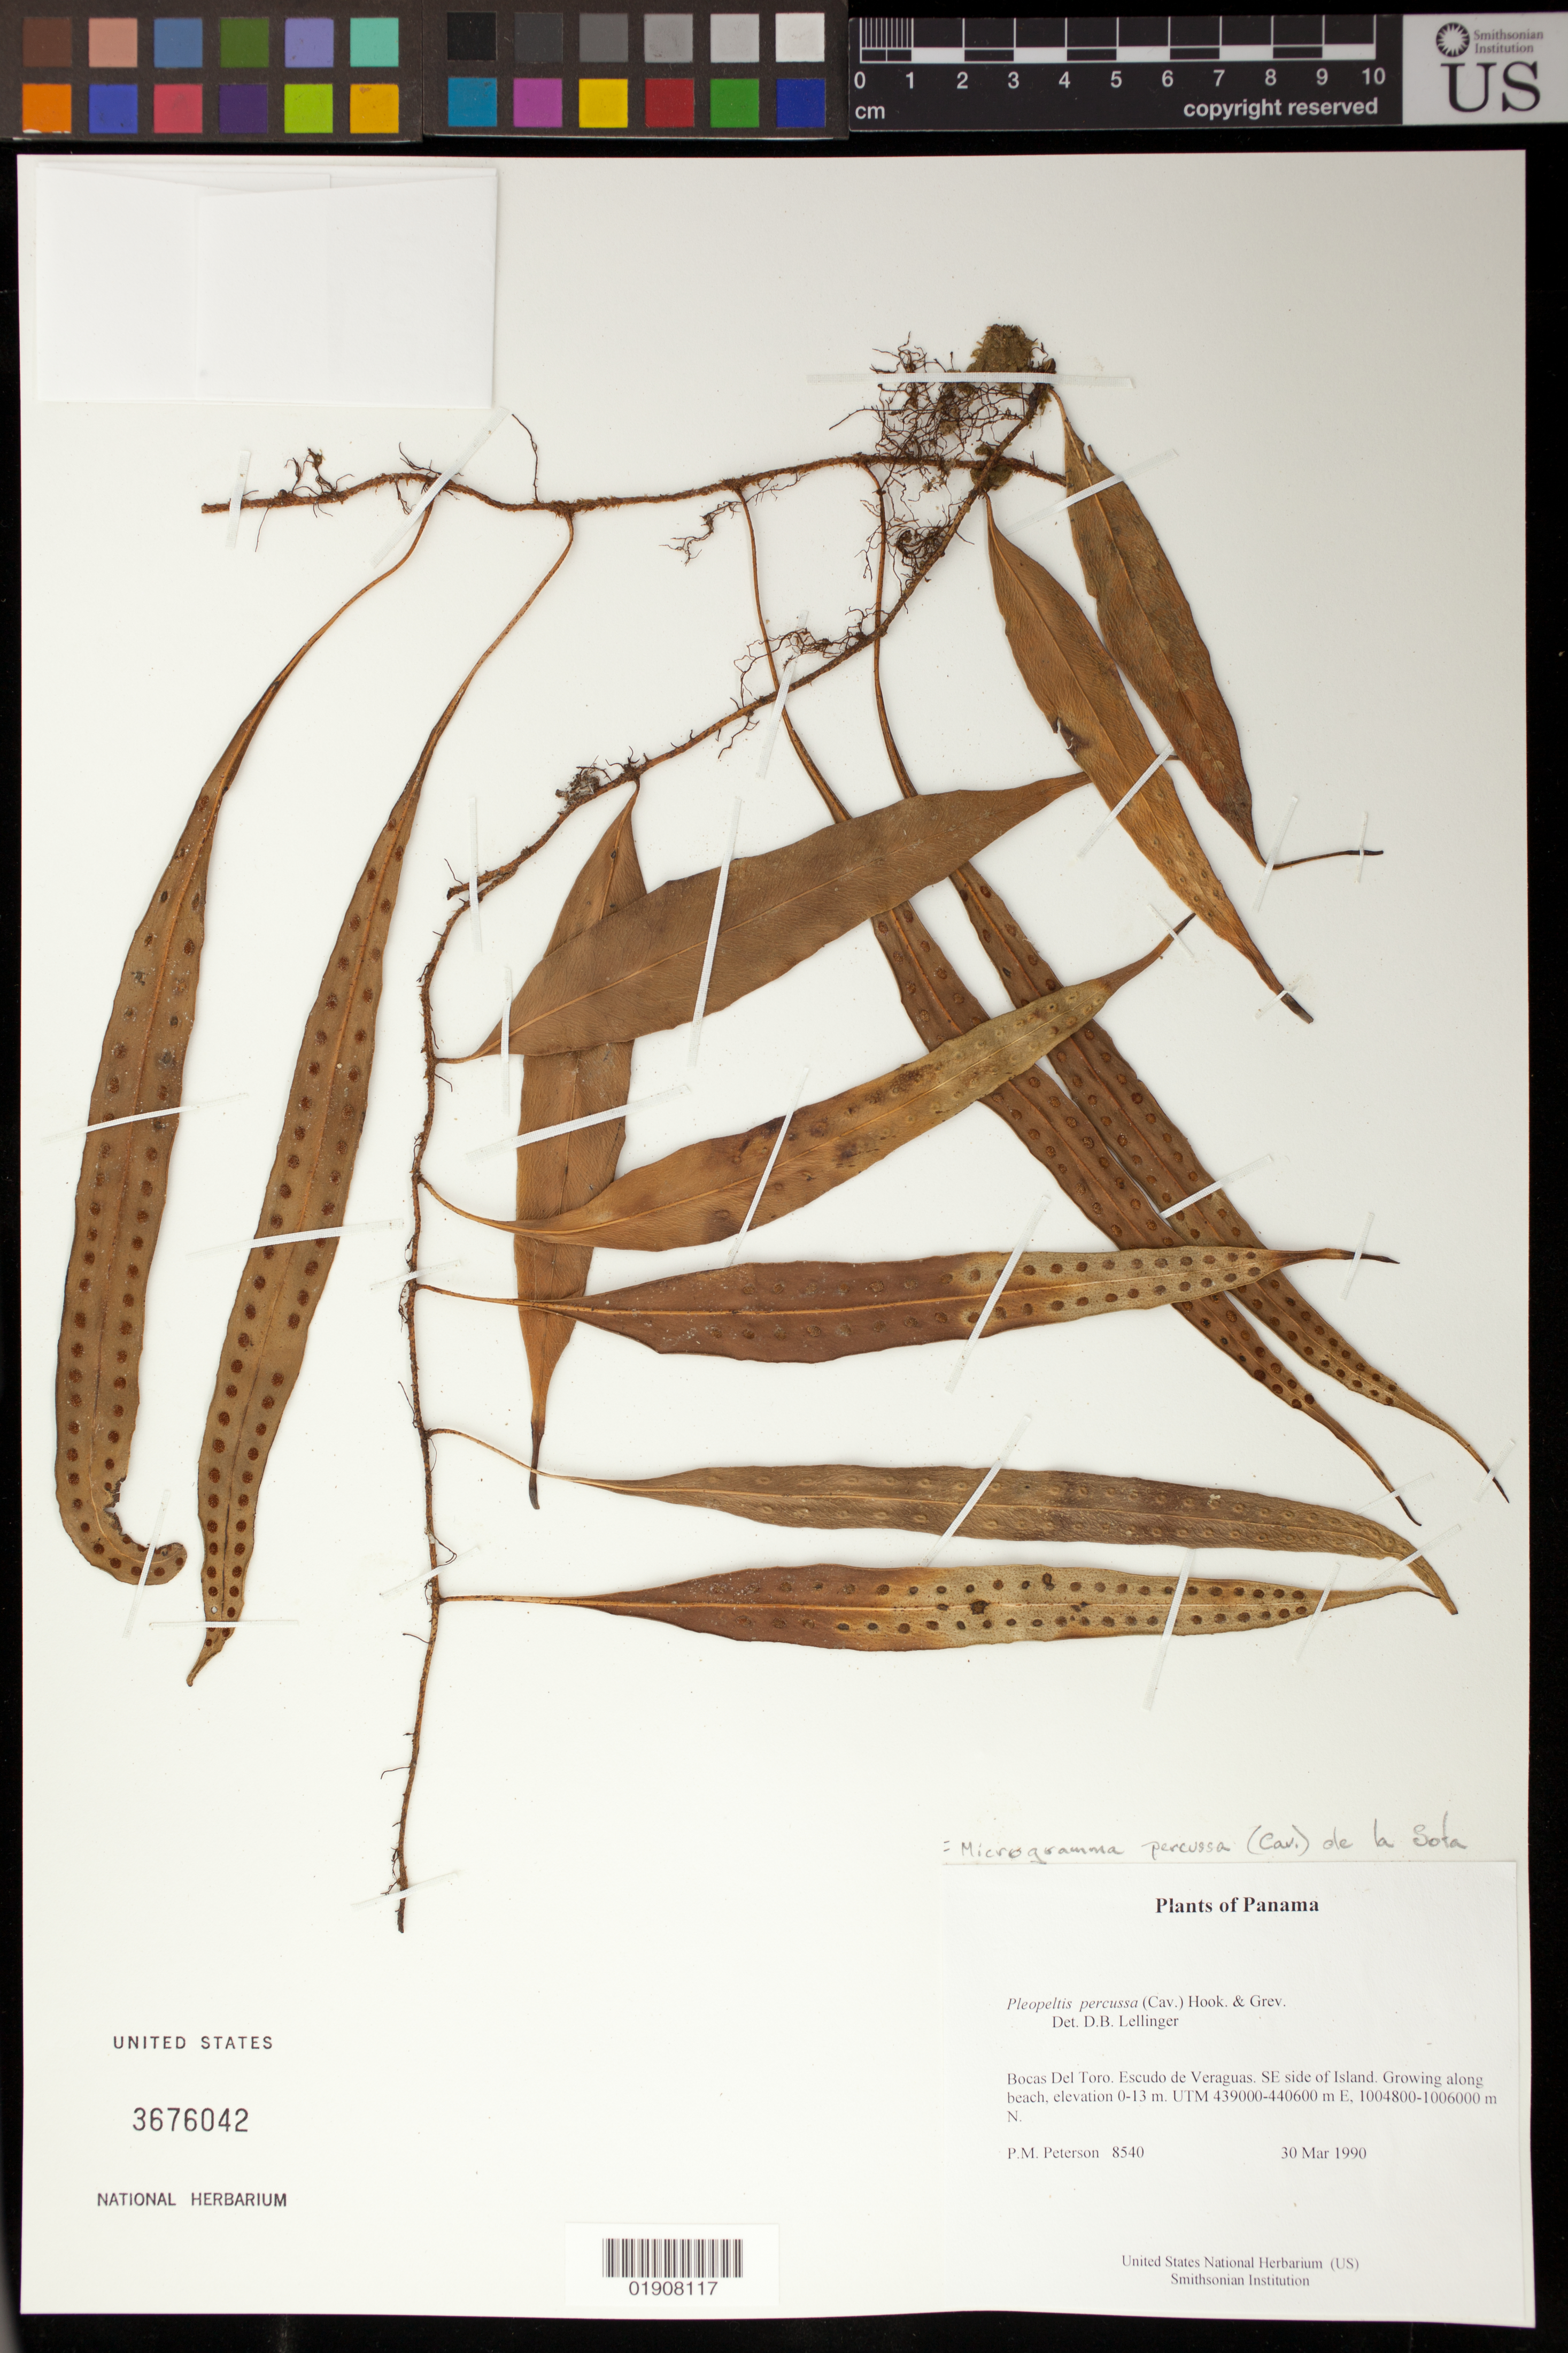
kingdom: Plantae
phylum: Tracheophyta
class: Polypodiopsida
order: Polypodiales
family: Polypodiaceae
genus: Microgramma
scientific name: Microgramma percussa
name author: (Cav.) de la Sota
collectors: P. M. Peterson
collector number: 08540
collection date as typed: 30 Mar 1990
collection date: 1990-03-30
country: Panama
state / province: Bocas del Toro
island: Escudo de Veraguas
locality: SE side of Island.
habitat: Growing along beach, UTM 439000-440600 m E, 1004800-1006000 m N.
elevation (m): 0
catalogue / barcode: US 3676042